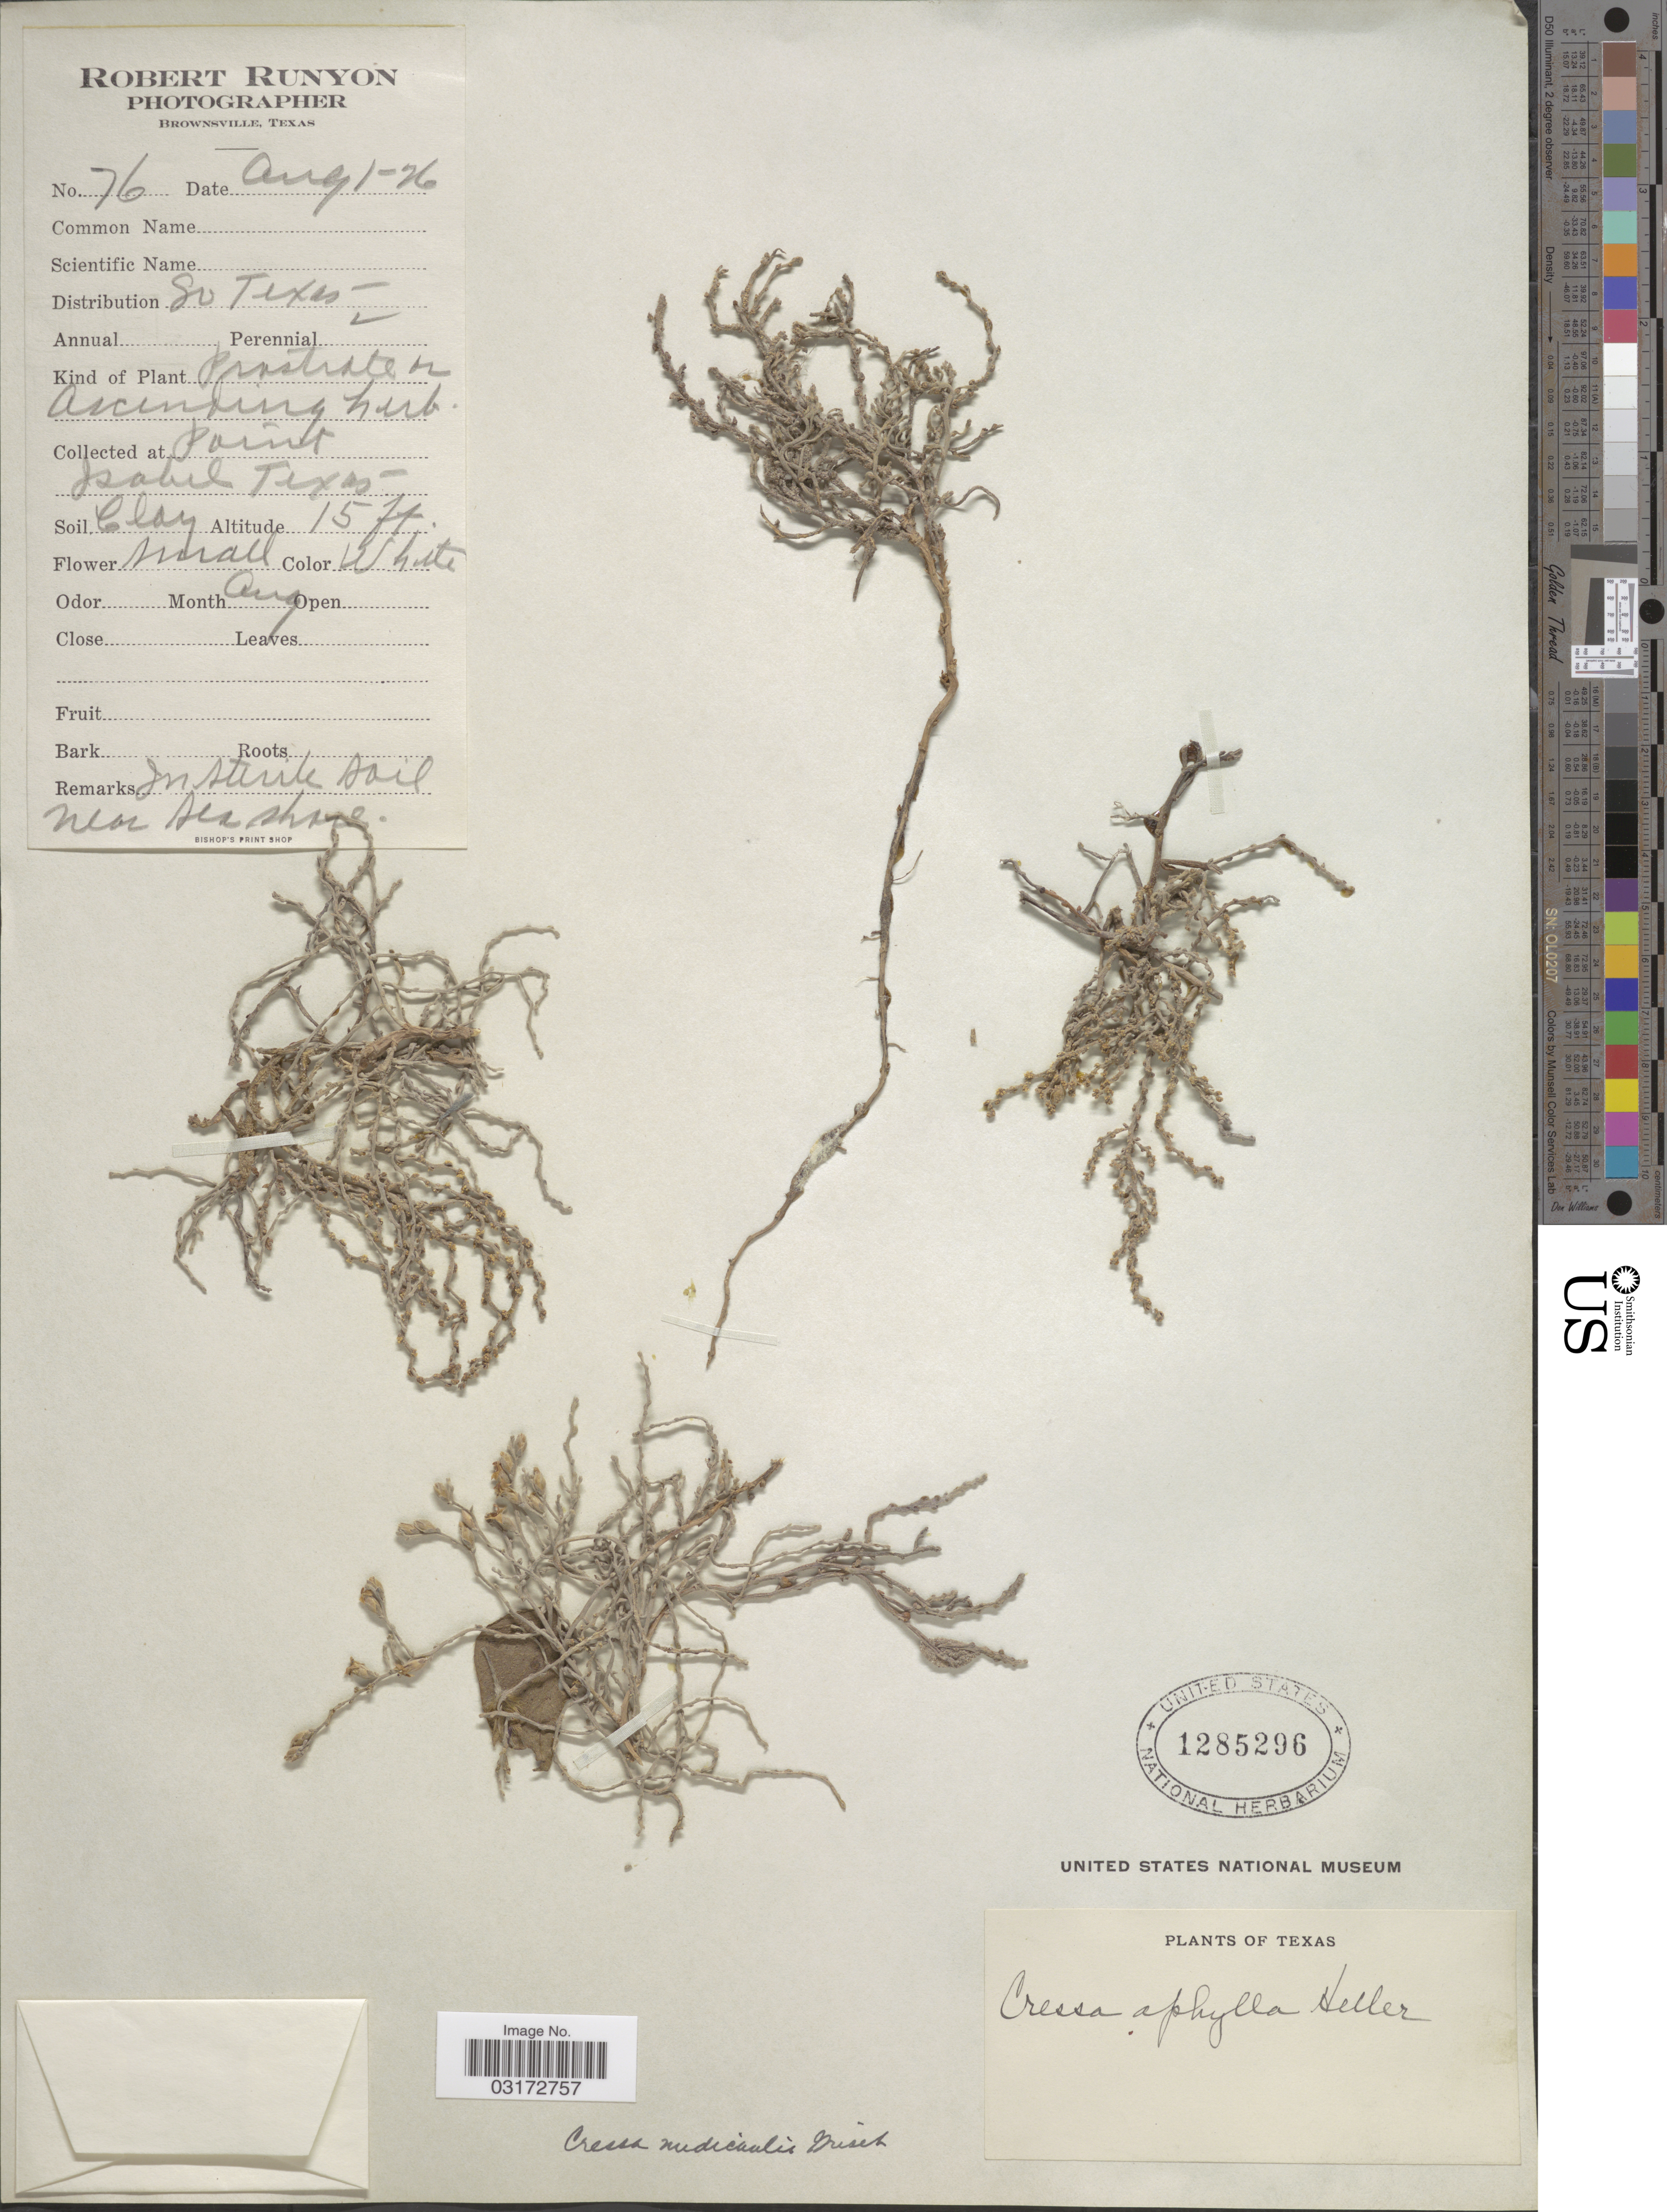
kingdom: Plantae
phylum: Tracheophyta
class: Magnoliopsida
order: Solanales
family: Convolvulaceae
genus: Cressa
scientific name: Cressa nudicaulis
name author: Griseb.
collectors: R. Runyon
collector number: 76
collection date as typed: Transcribed d/m/y: 1/8/26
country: United States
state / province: Texas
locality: Point, Isabel.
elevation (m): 5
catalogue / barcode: US 1285296